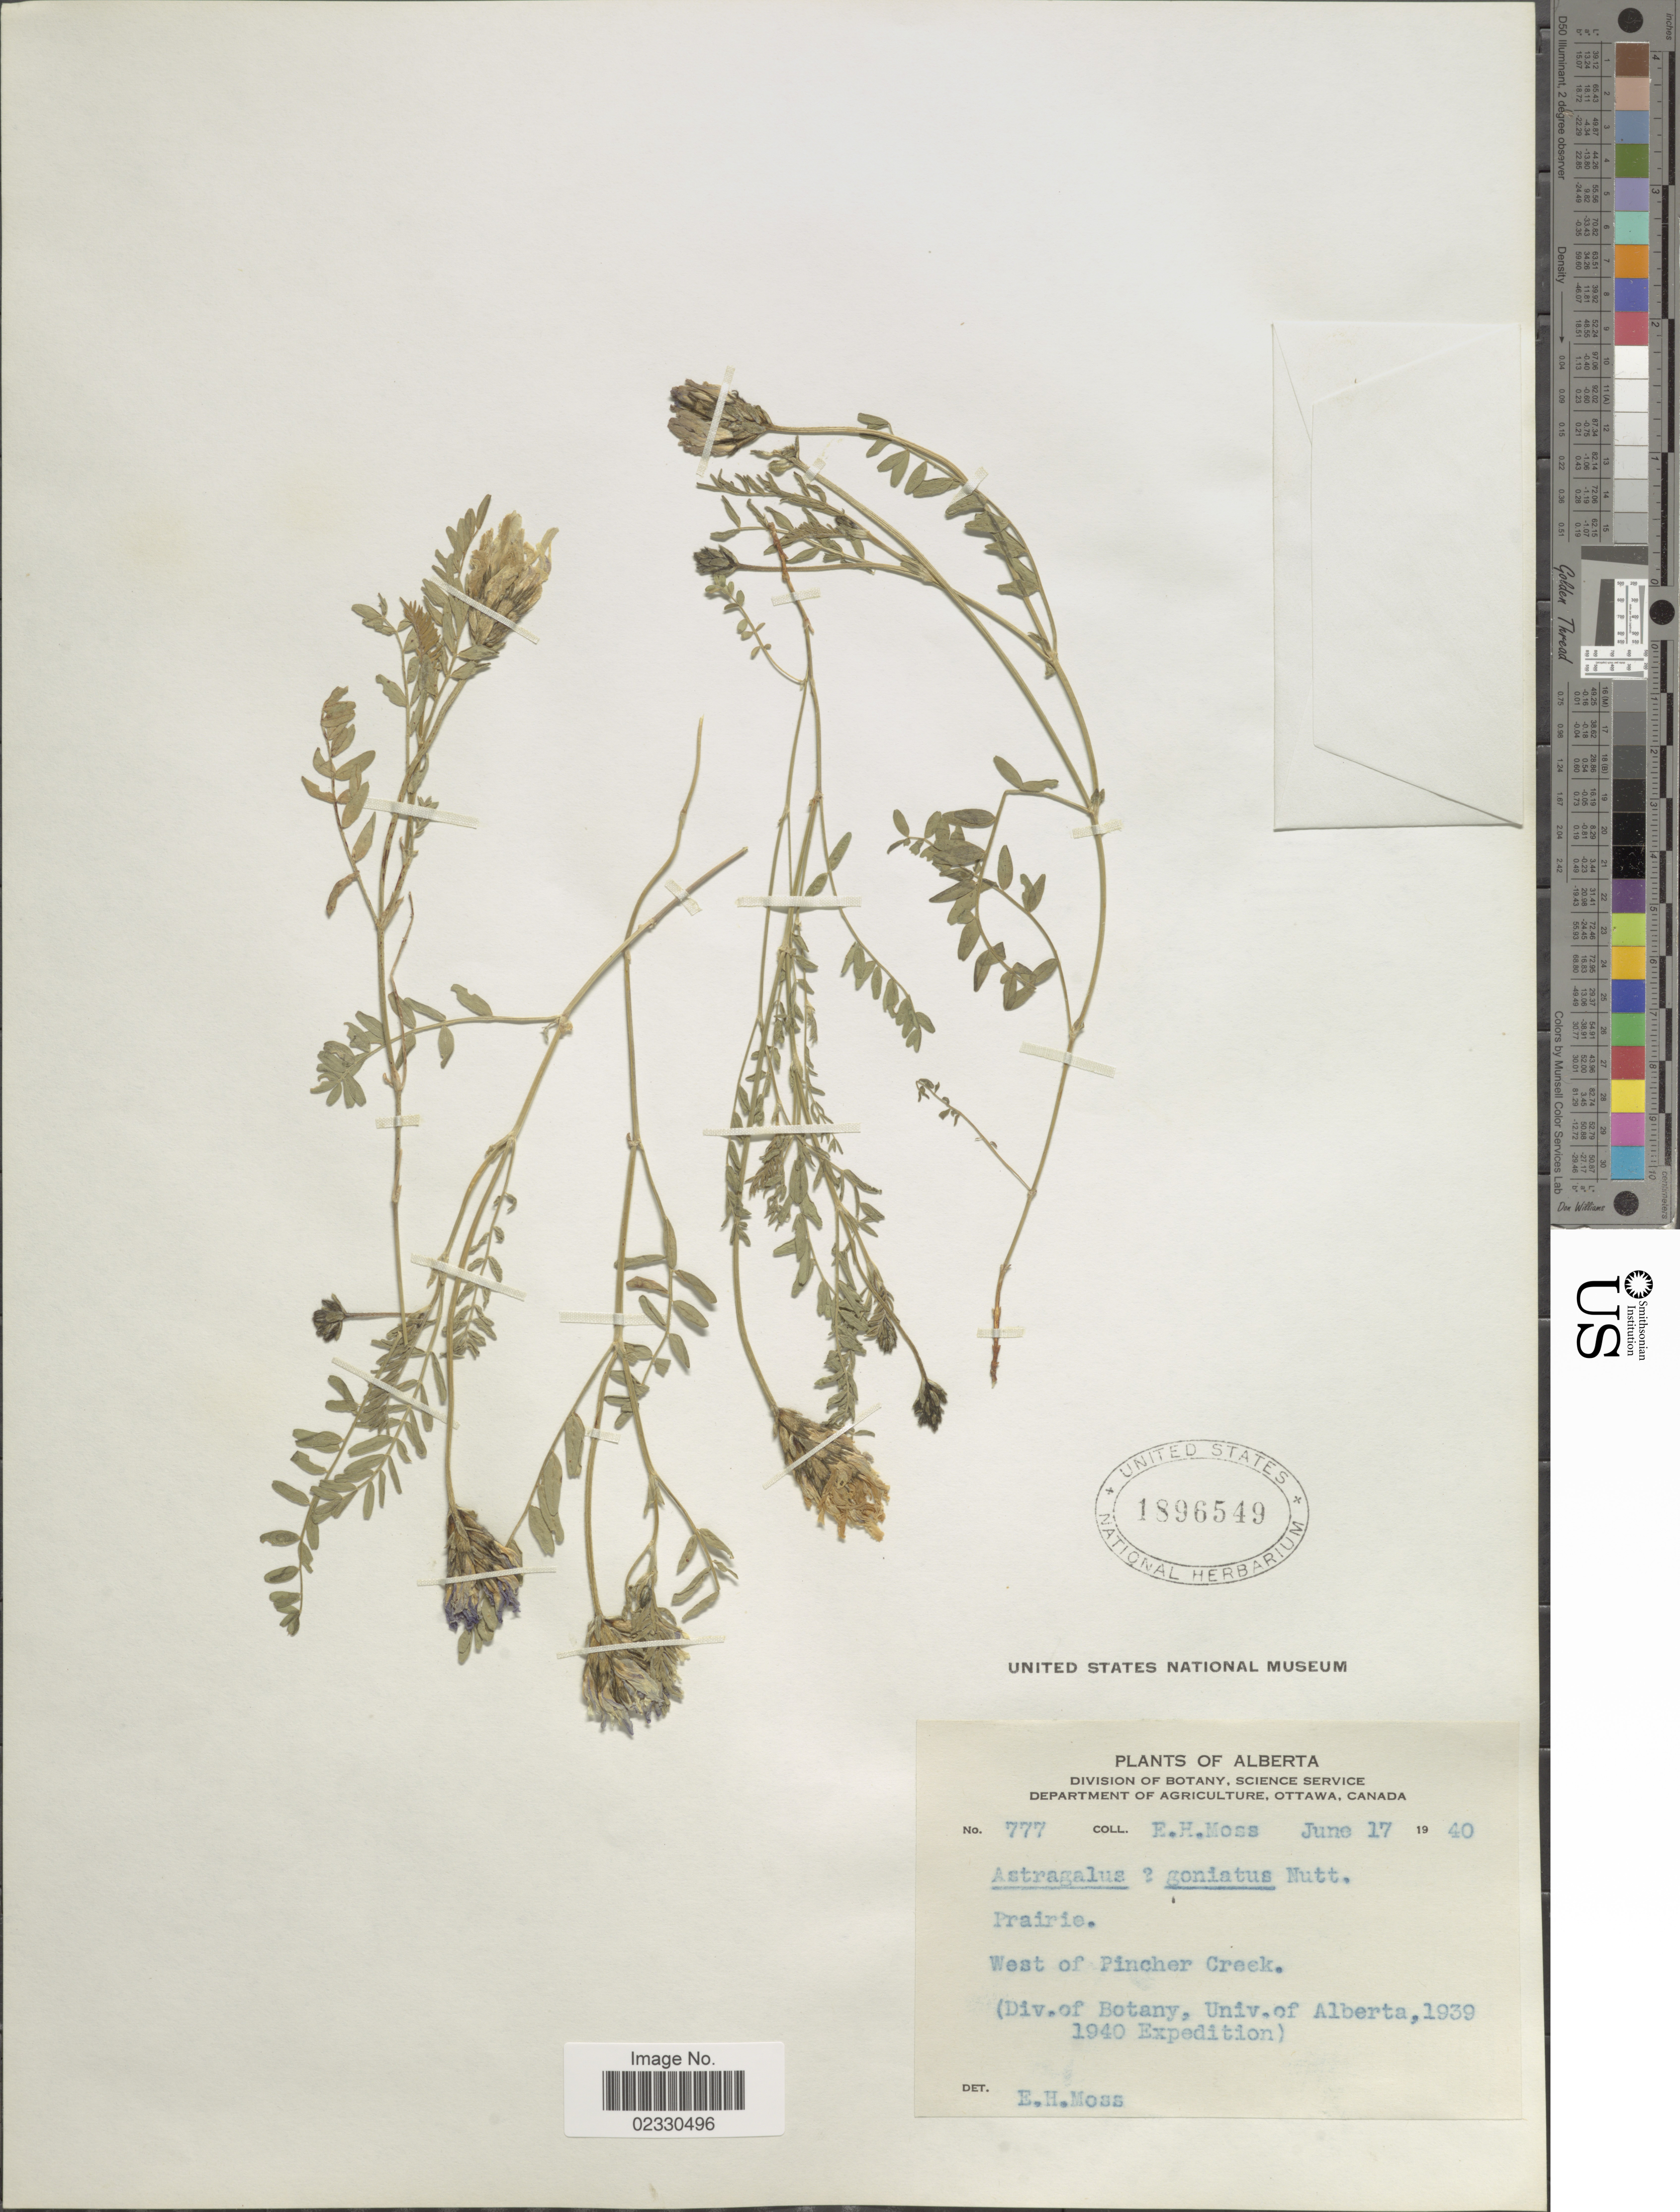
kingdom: Plantae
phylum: Tracheophyta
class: Magnoliopsida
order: Fabales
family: Fabaceae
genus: Astragalus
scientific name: Astragalus dasyglottis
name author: DC.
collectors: E. Moss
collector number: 777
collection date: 1940-06-17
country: Canada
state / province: Alberta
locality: Alberta, West of Pincher Crack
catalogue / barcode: US 1896549